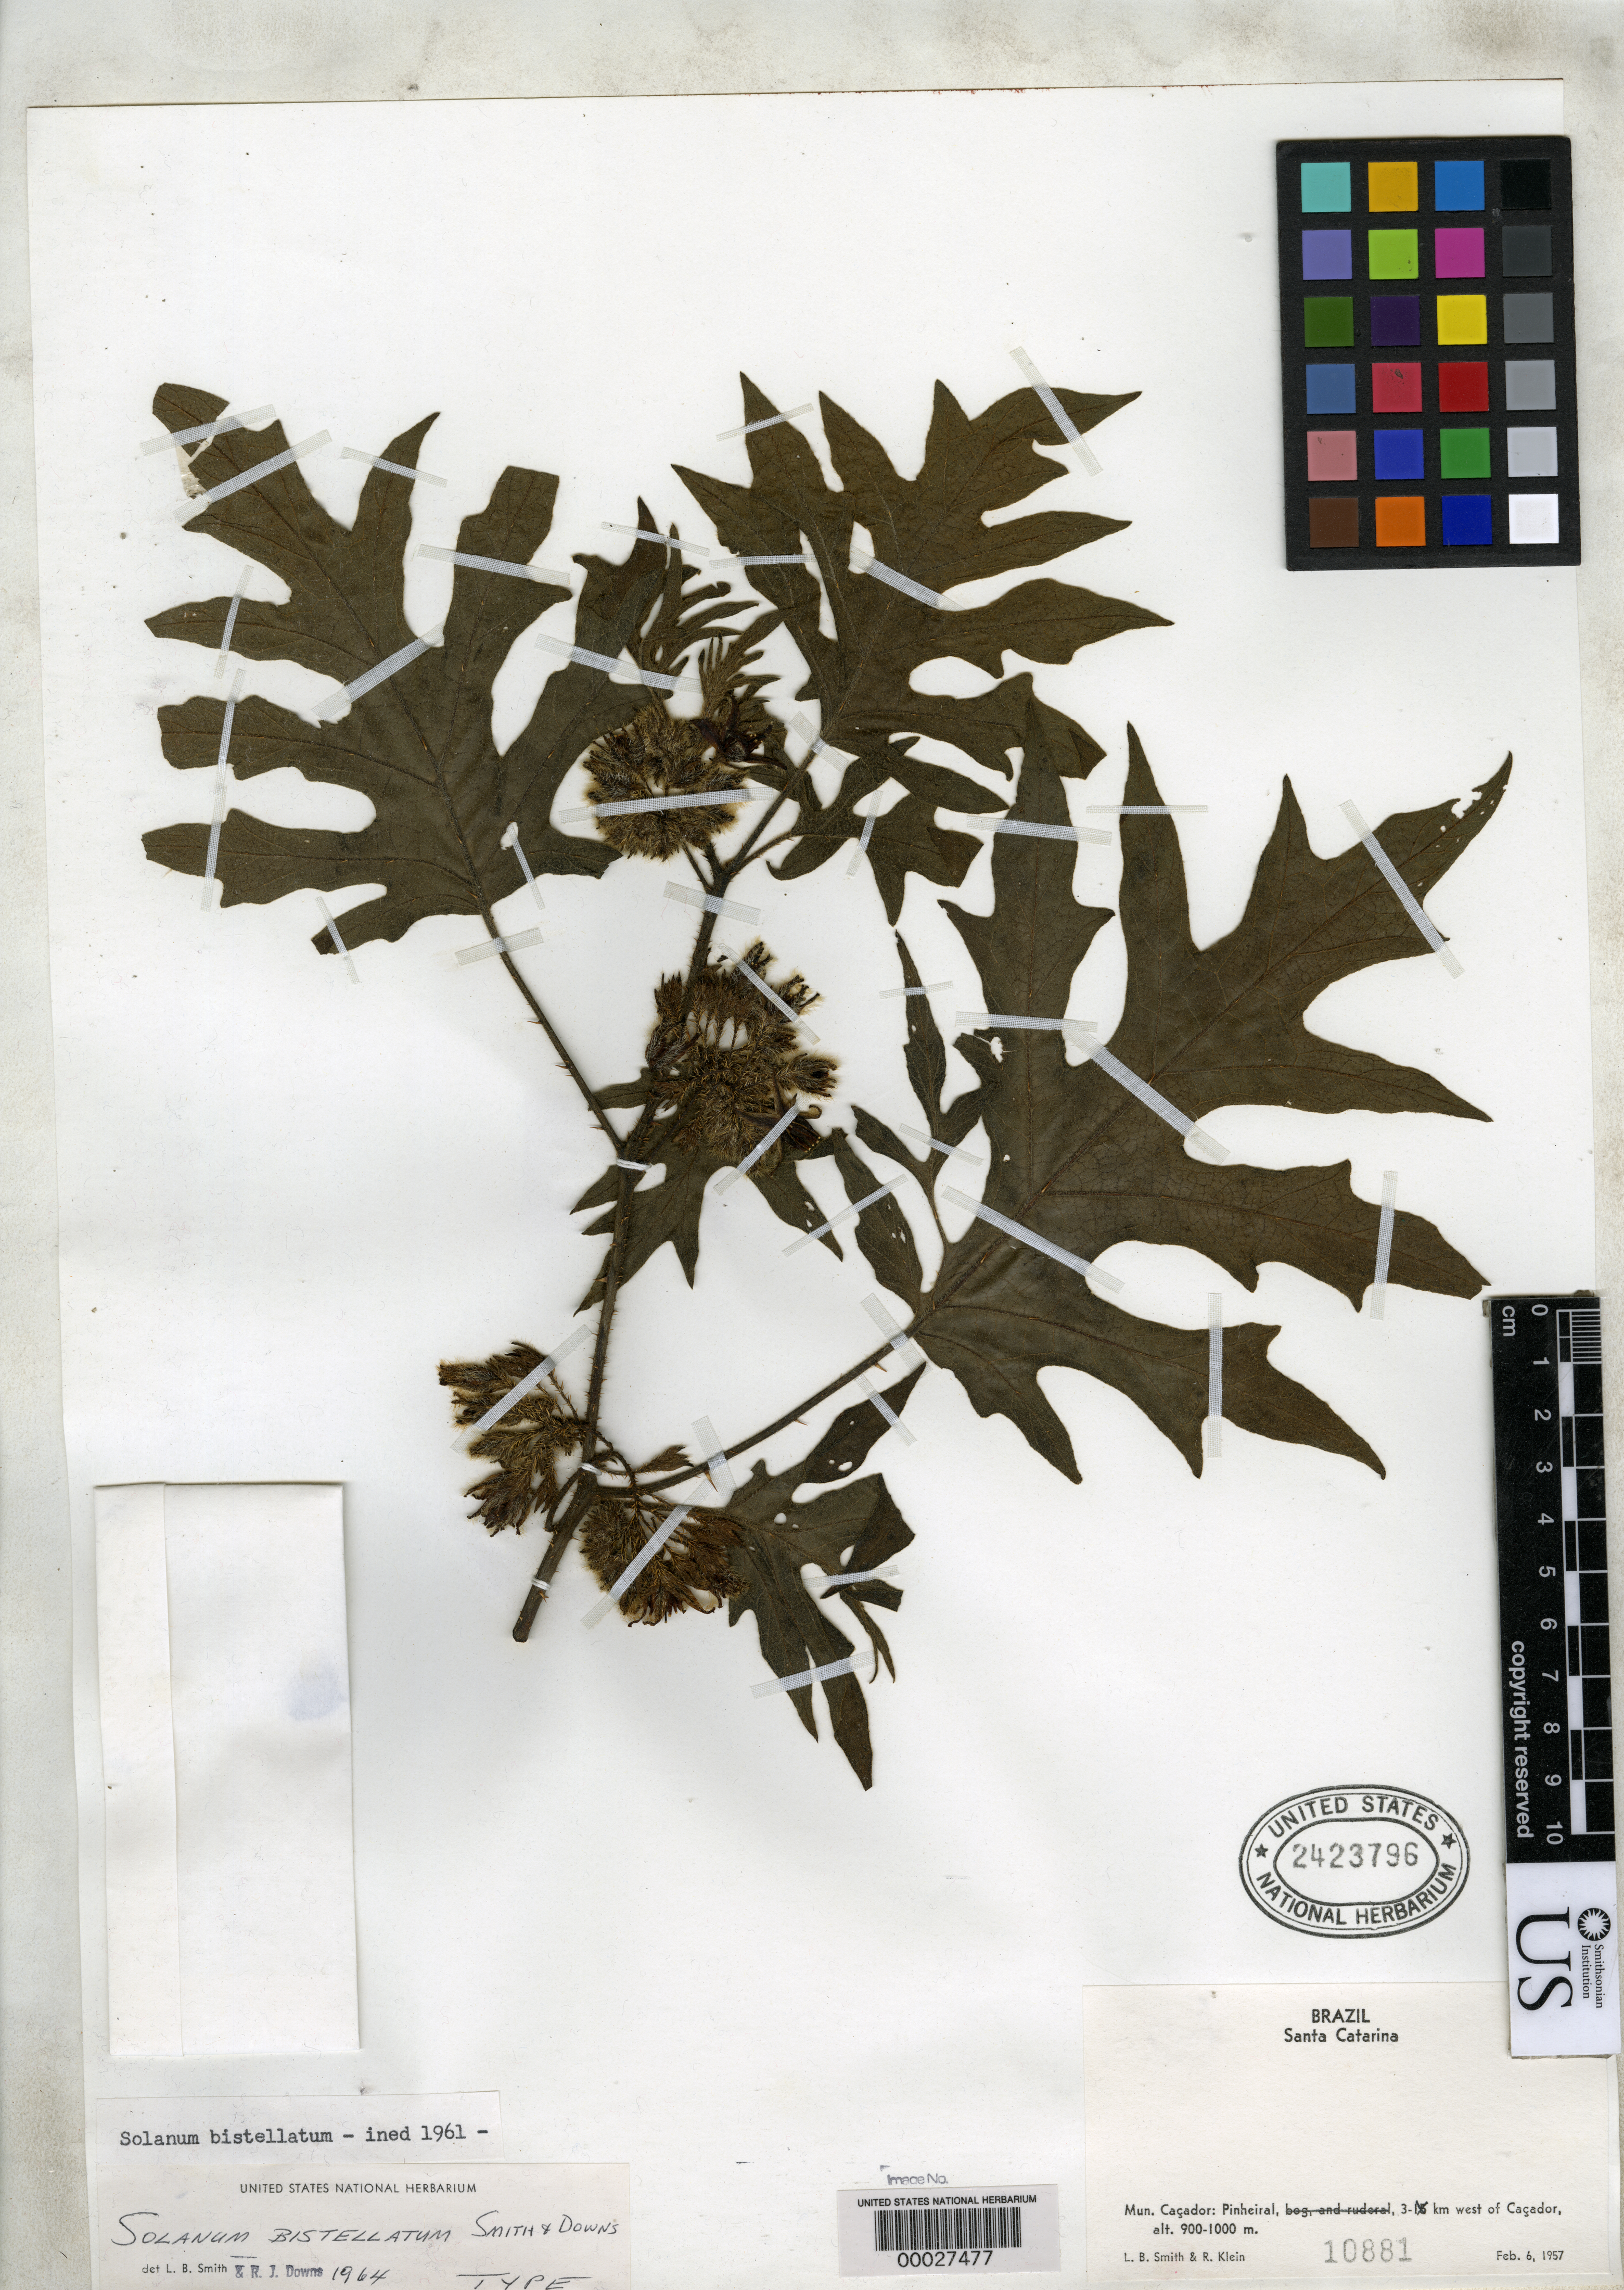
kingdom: Plantae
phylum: Tracheophyta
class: Magnoliopsida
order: Solanales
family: Solanaceae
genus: Solanum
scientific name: Solanum bistellatum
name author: L.B. Sm. & Downs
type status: Holotype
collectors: L. Smith & R. M. Klein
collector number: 10881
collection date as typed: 06 Feb 1957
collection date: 1957-02-06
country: Brazil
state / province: Santa Catarina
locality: Pinheiral, 3 km. west of Cacador.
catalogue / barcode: US 2423796